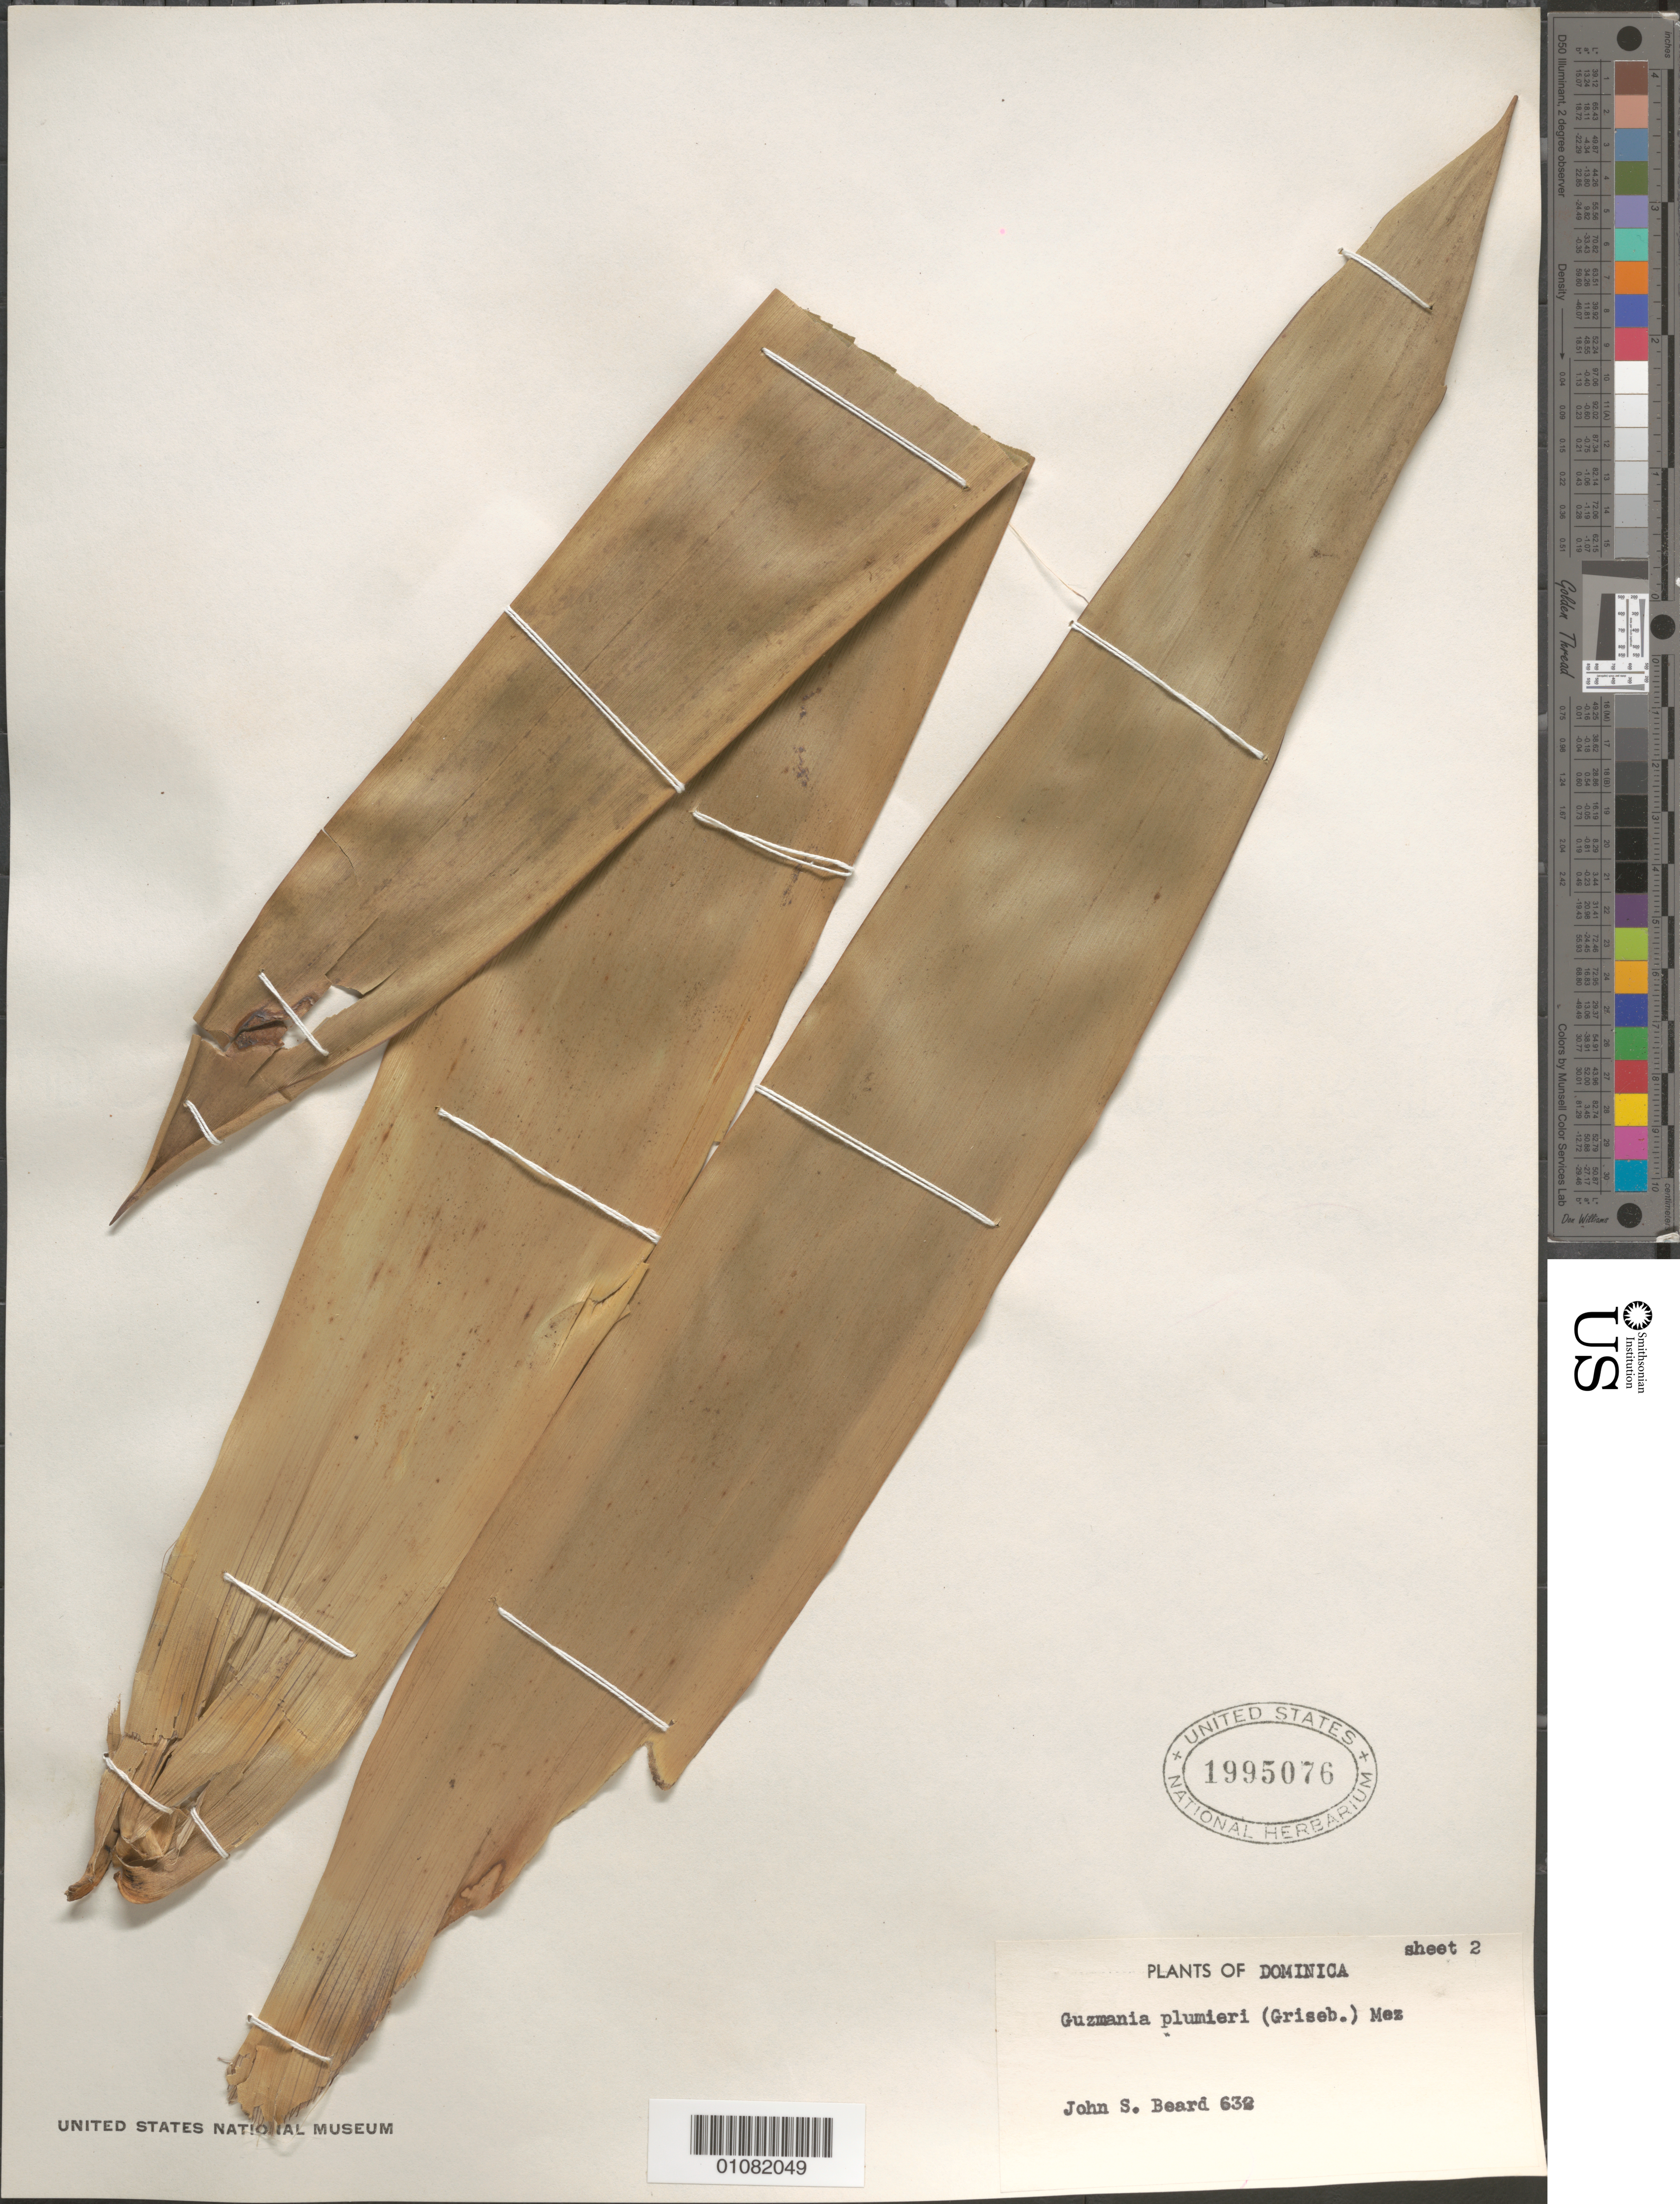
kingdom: Plantae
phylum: Tracheophyta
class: Liliopsida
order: Poales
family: Bromeliaceae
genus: Guzmania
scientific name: Guzmania plumieri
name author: (Griseb.) Mez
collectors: J. Beard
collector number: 632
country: Dominica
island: Dominica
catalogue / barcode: US 1995076